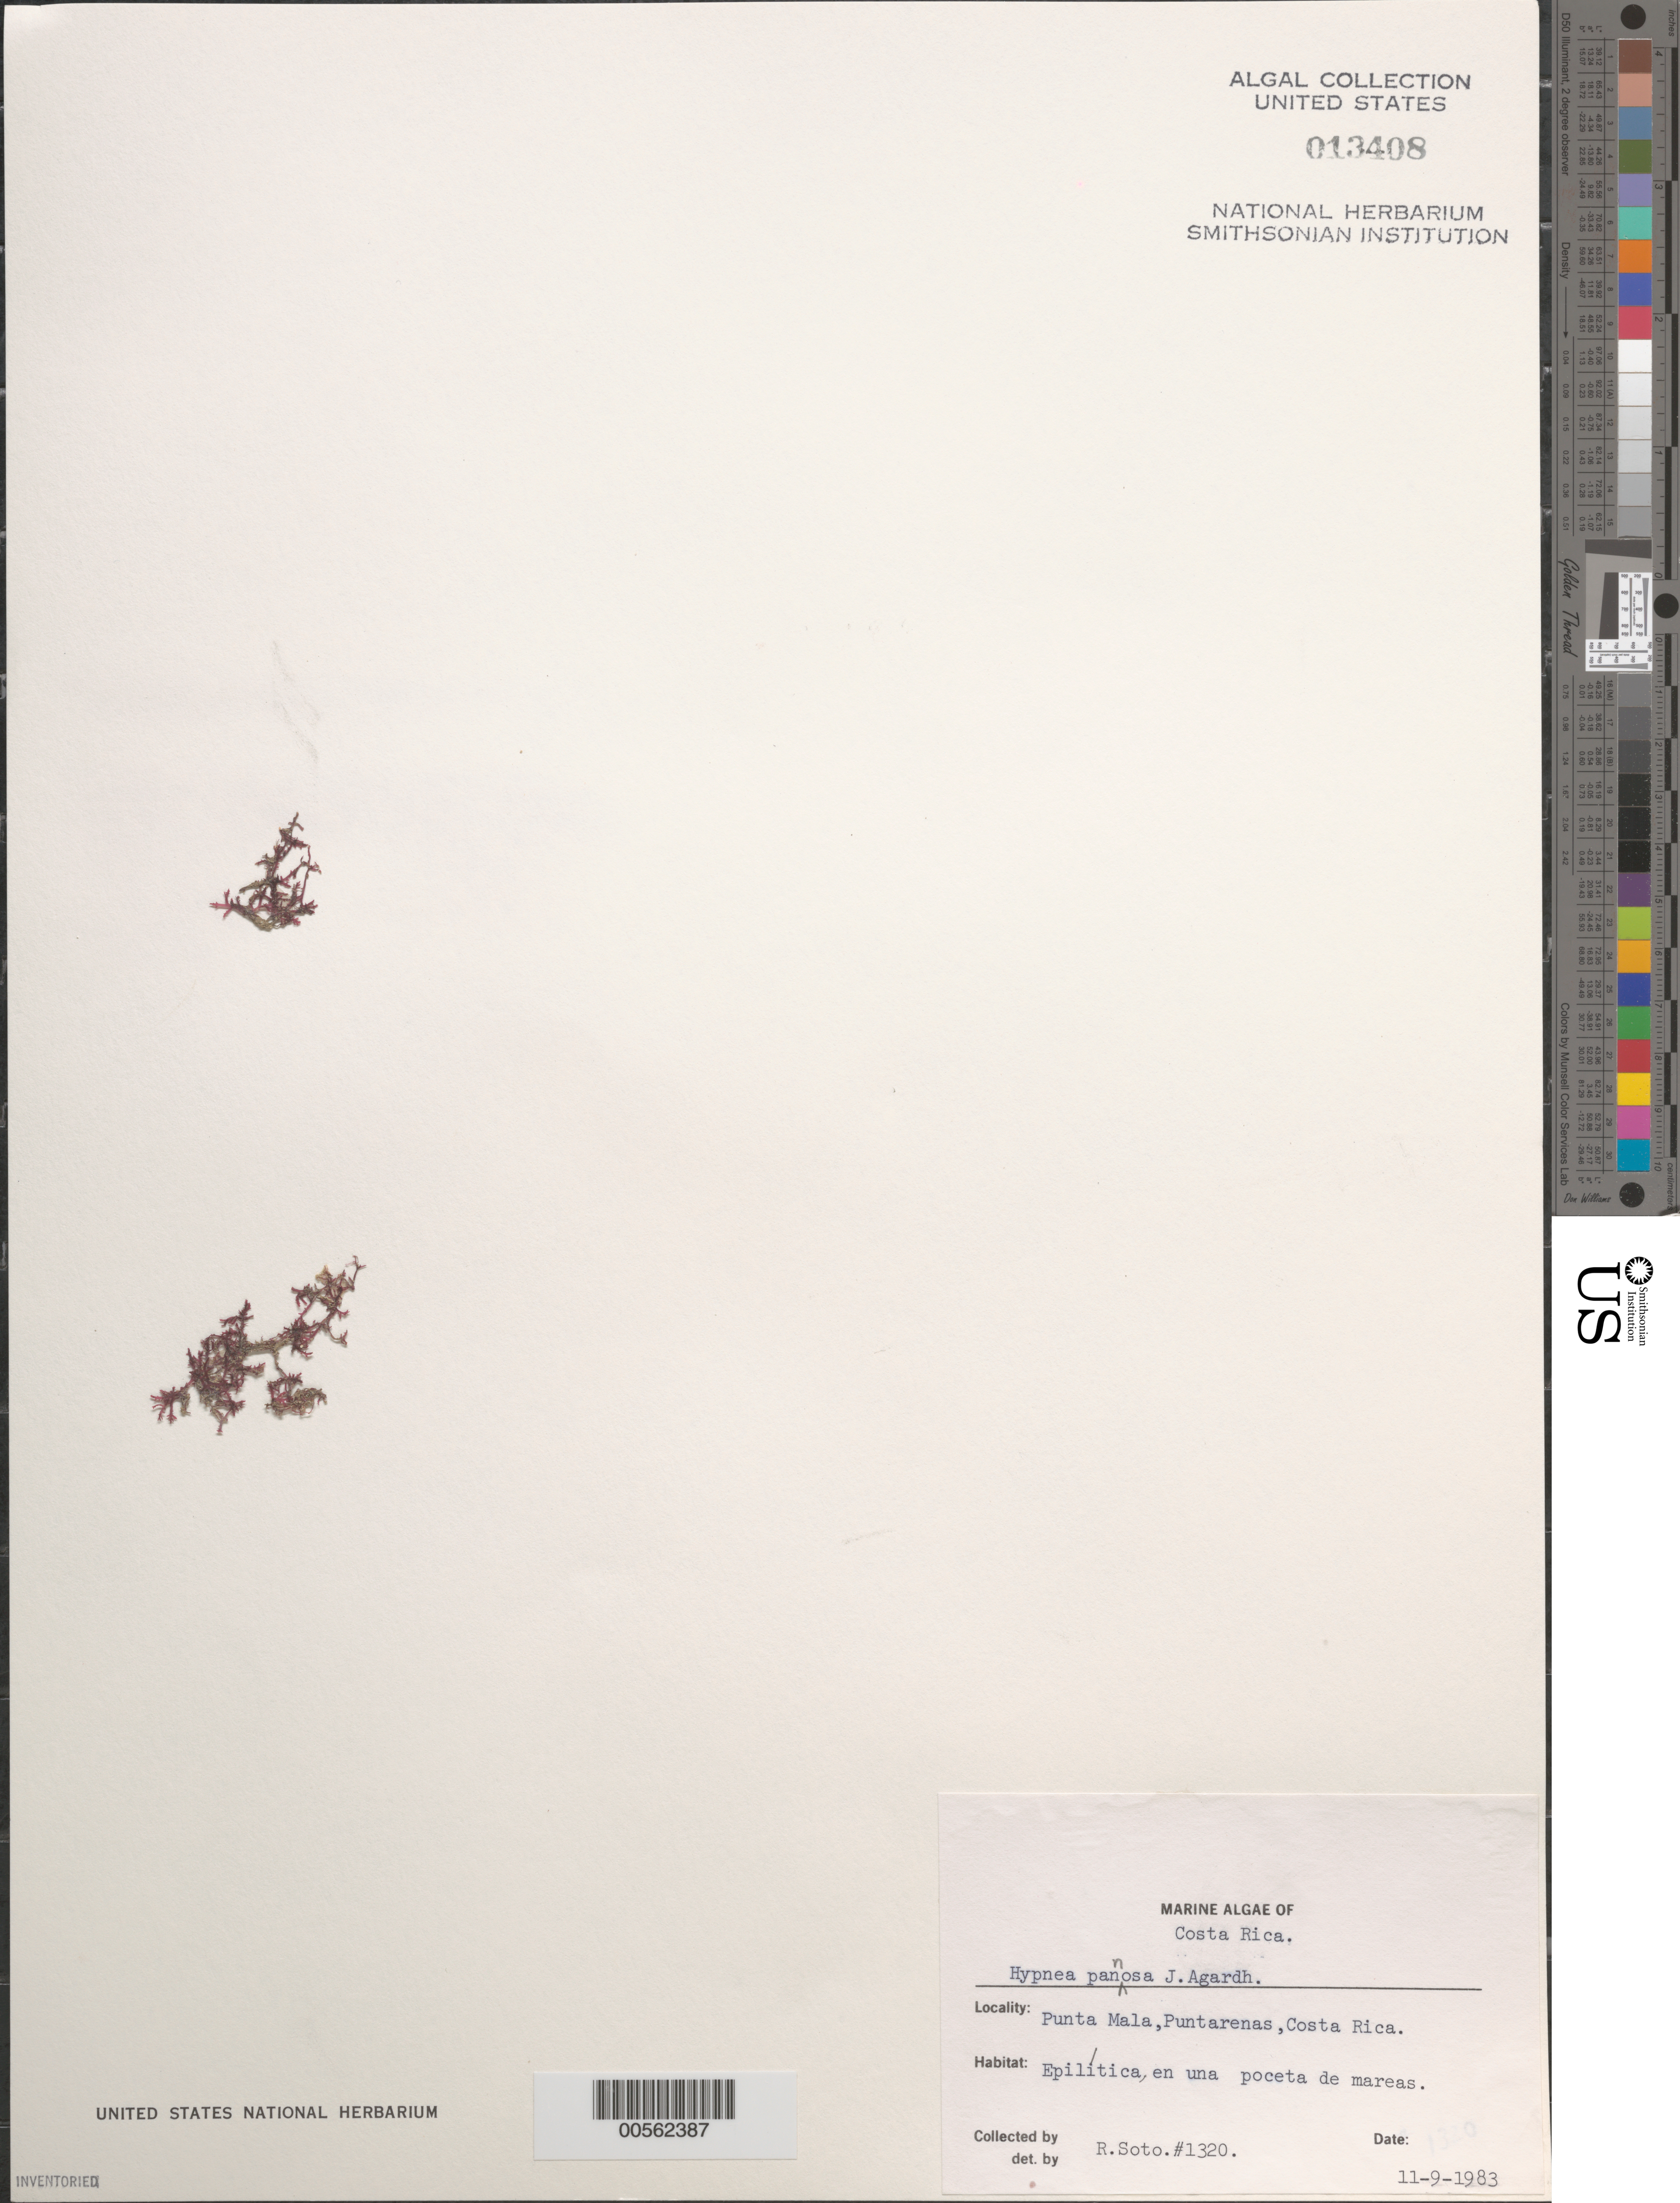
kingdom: Plantae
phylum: Rhodophyta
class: Florideophyceae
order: Gigartinales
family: Cystocloniaceae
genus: Hypnea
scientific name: Hypnea pannosa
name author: J. Agardh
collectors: R. Soto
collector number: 1320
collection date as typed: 11 Sep 1983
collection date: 1983-09-11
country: Costa Rica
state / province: Puntarenas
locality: Punta Mala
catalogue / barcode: US 13408